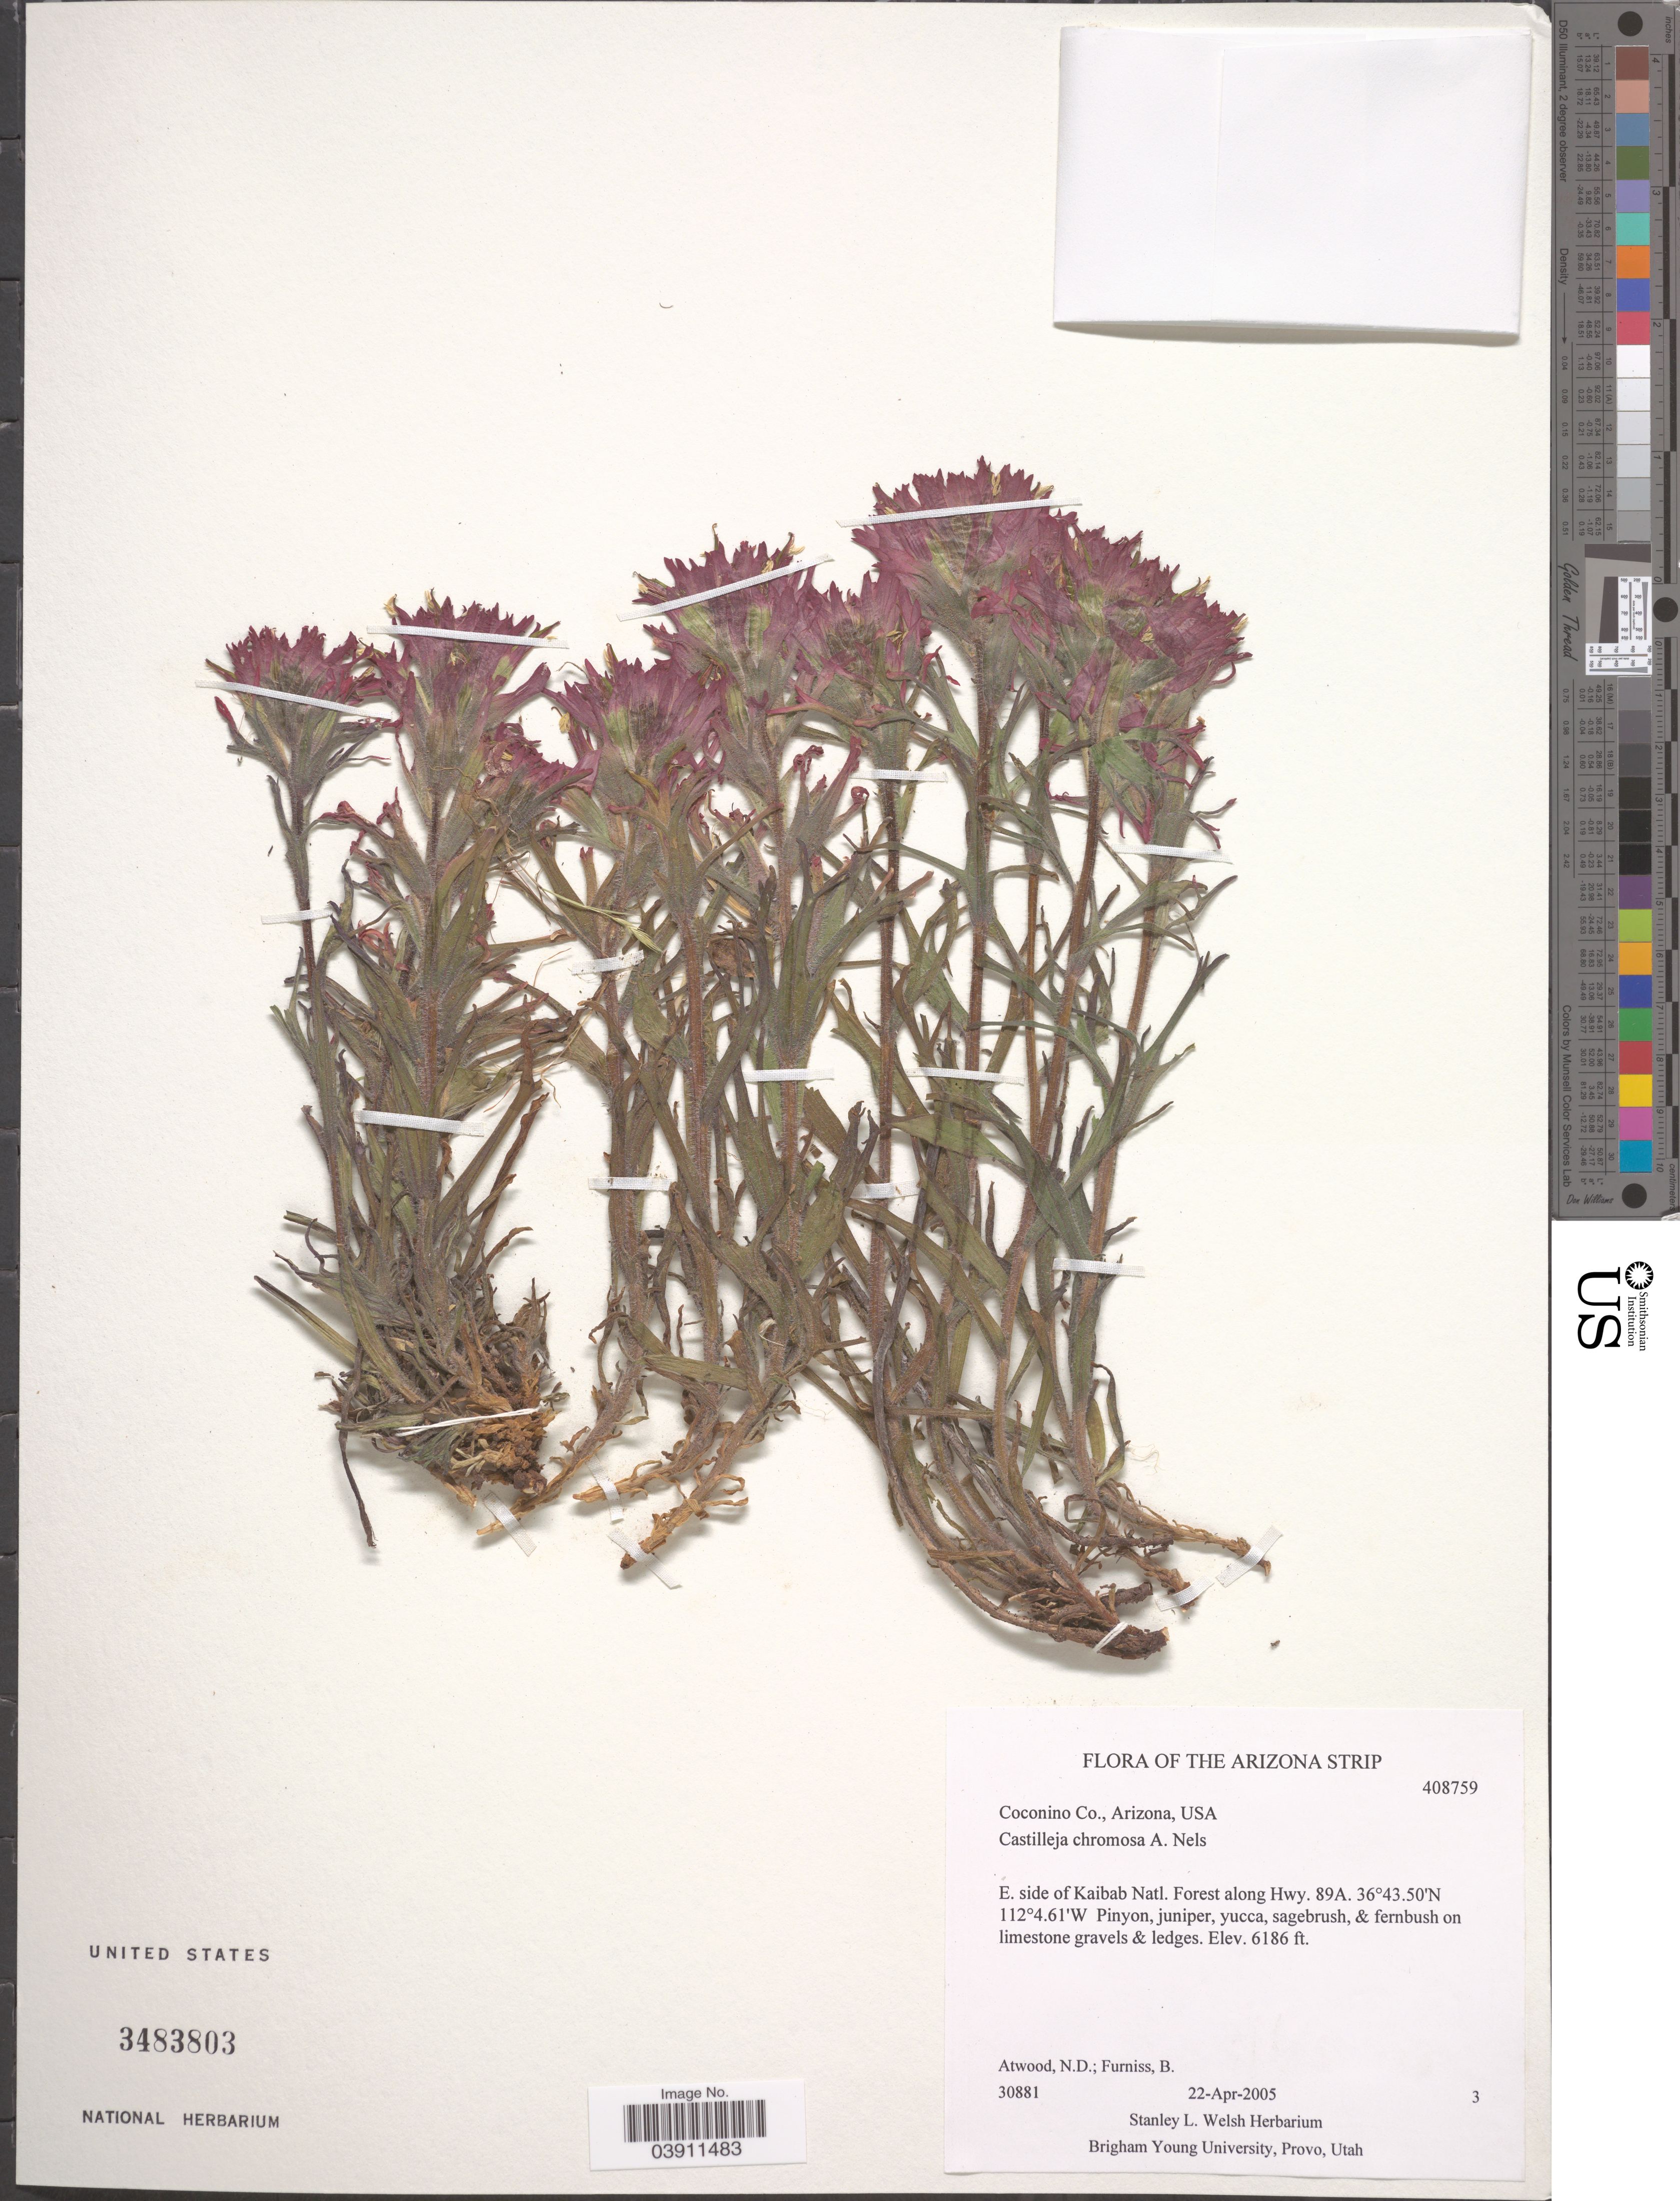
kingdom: Plantae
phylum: Tracheophyta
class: Magnoliopsida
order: Lamiales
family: Orobanchaceae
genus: Castilleja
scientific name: Castilleja chromosa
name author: A. Nelson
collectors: N. Atwood & B. Furniss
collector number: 30881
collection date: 2005-04-22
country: United States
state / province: Arizona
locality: Arizona Strip. Coconino Co. E. side of Kaibab Natl. Forest along Hwy. 89A.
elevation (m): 1885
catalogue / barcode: US 3483803